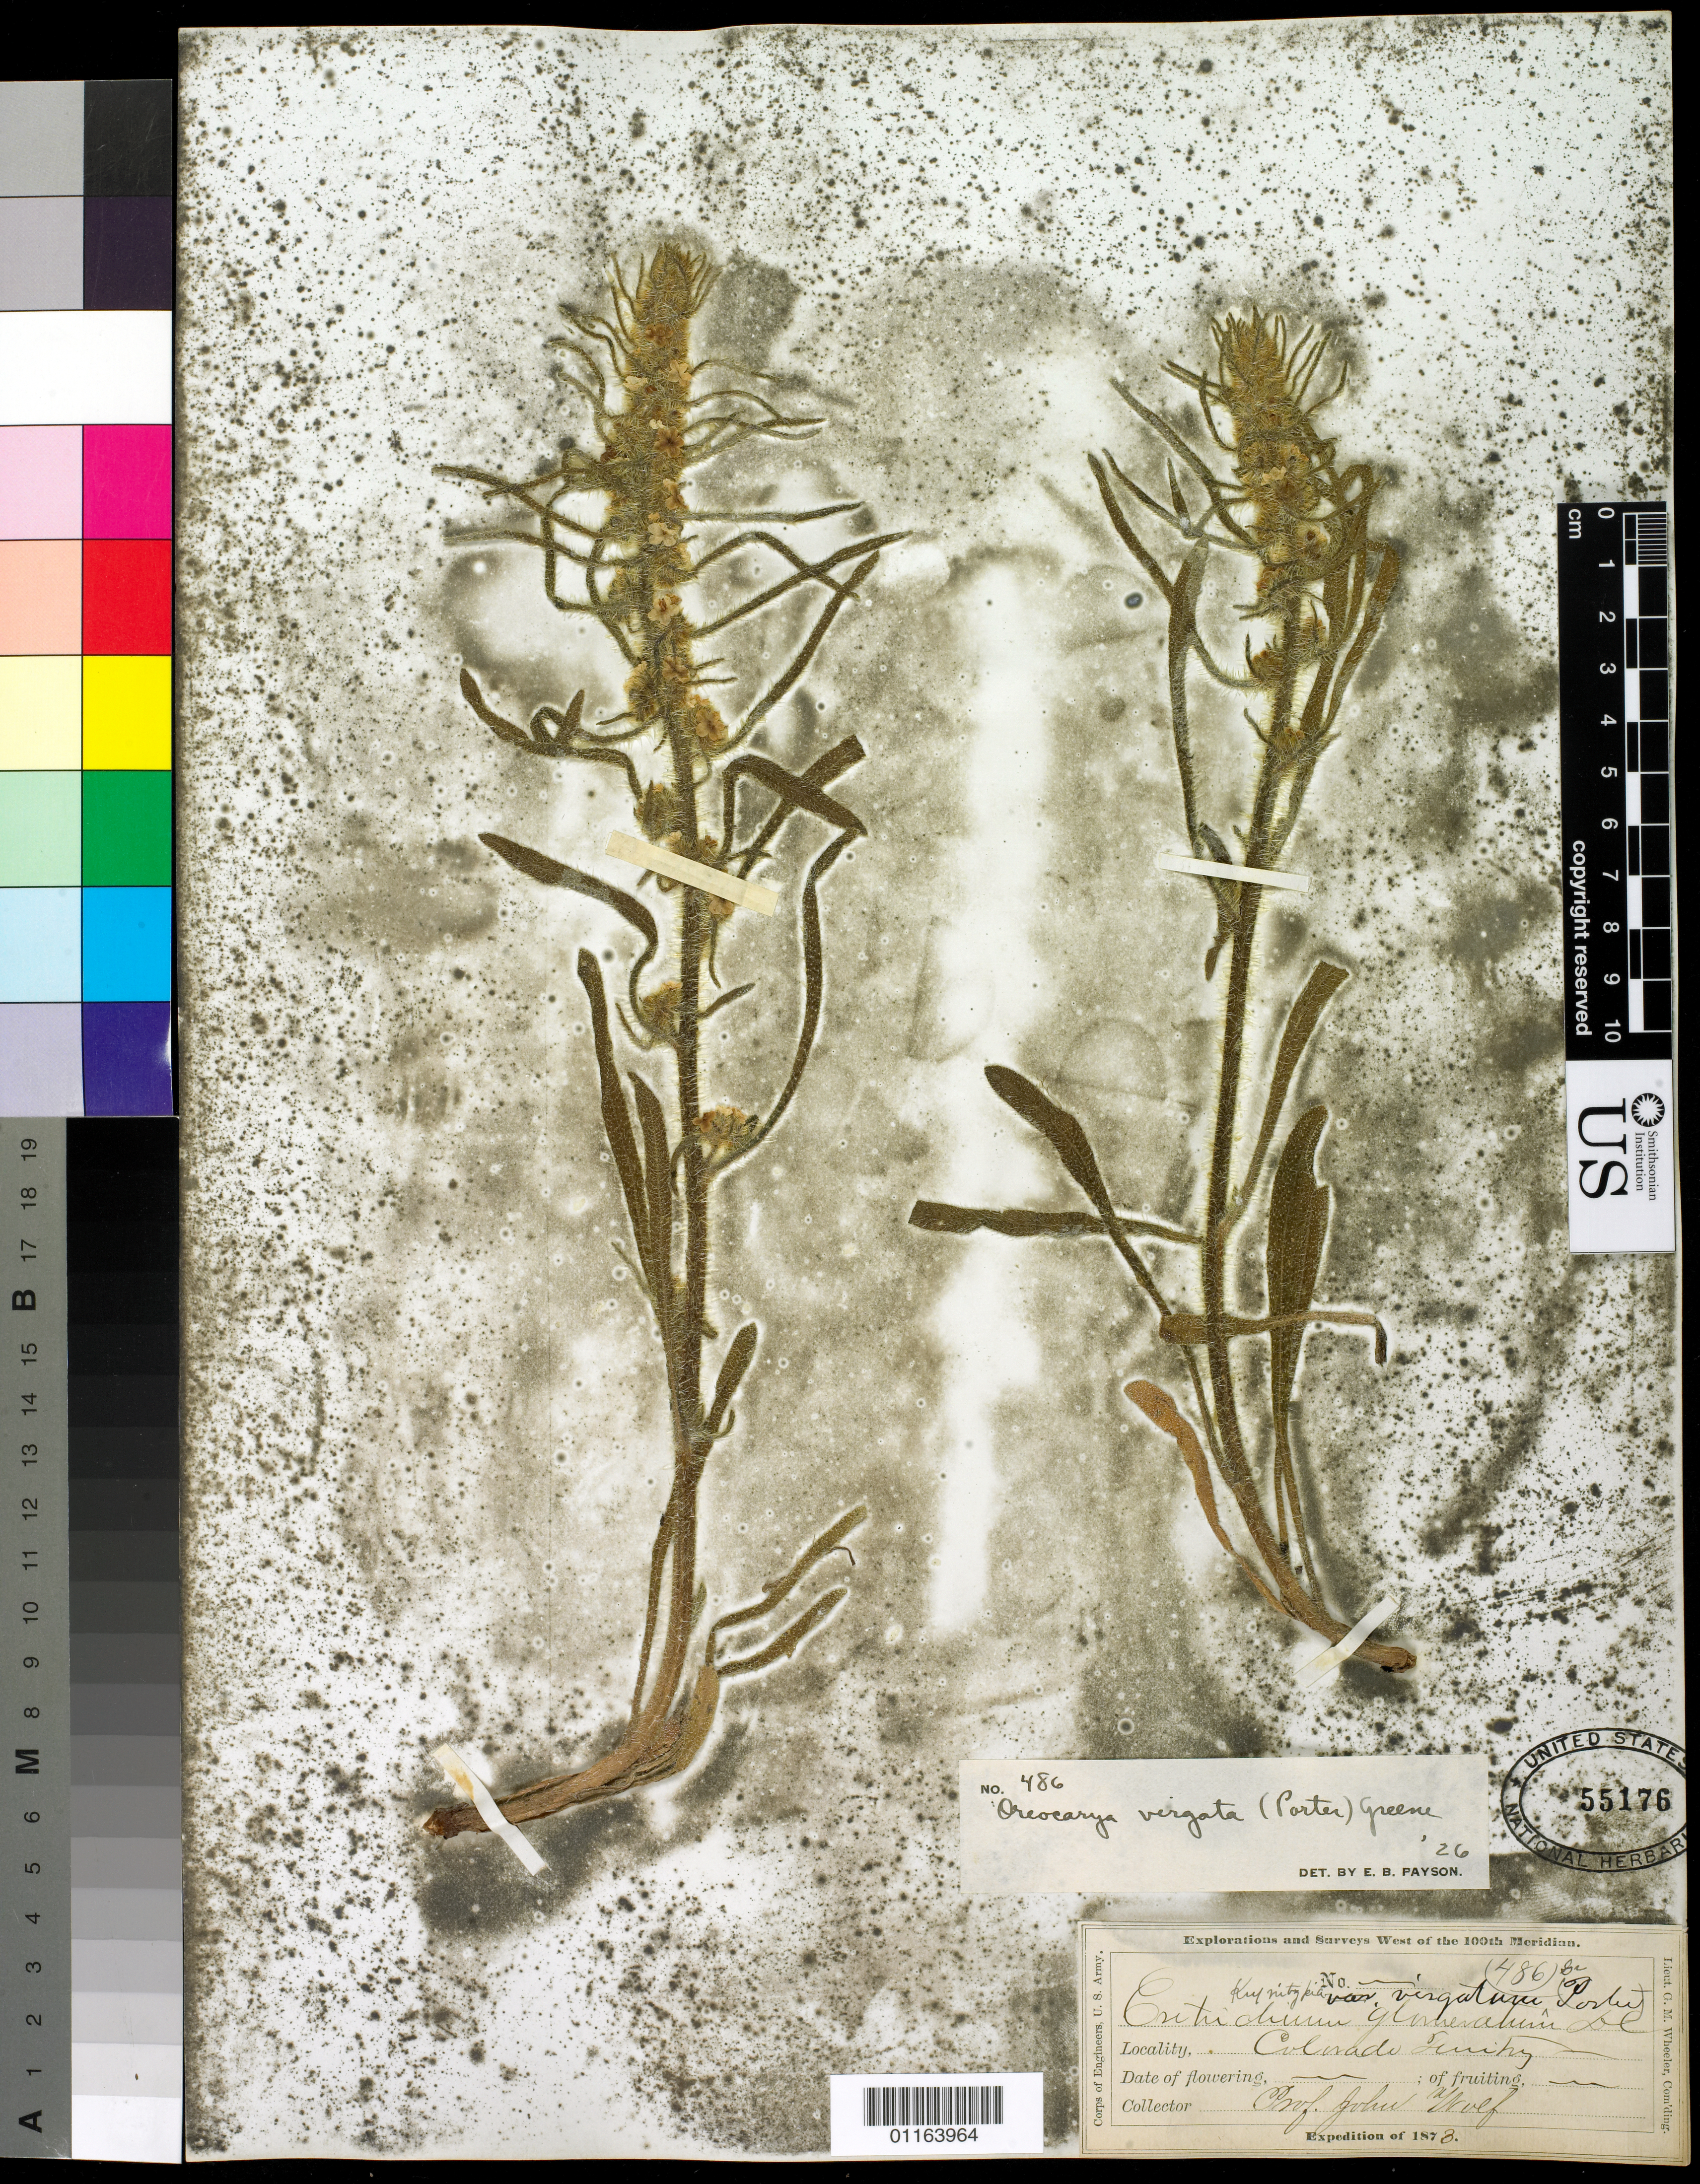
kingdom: Plantae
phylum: Tracheophyta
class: Magnoliopsida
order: Boraginales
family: Boraginaceae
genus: Oreocarya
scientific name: Oreocarya virgata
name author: (Porter) Greene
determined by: Payson, E. B.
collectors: J. Wolf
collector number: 486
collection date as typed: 1873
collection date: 1873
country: United States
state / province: Colorado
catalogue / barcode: US 55176